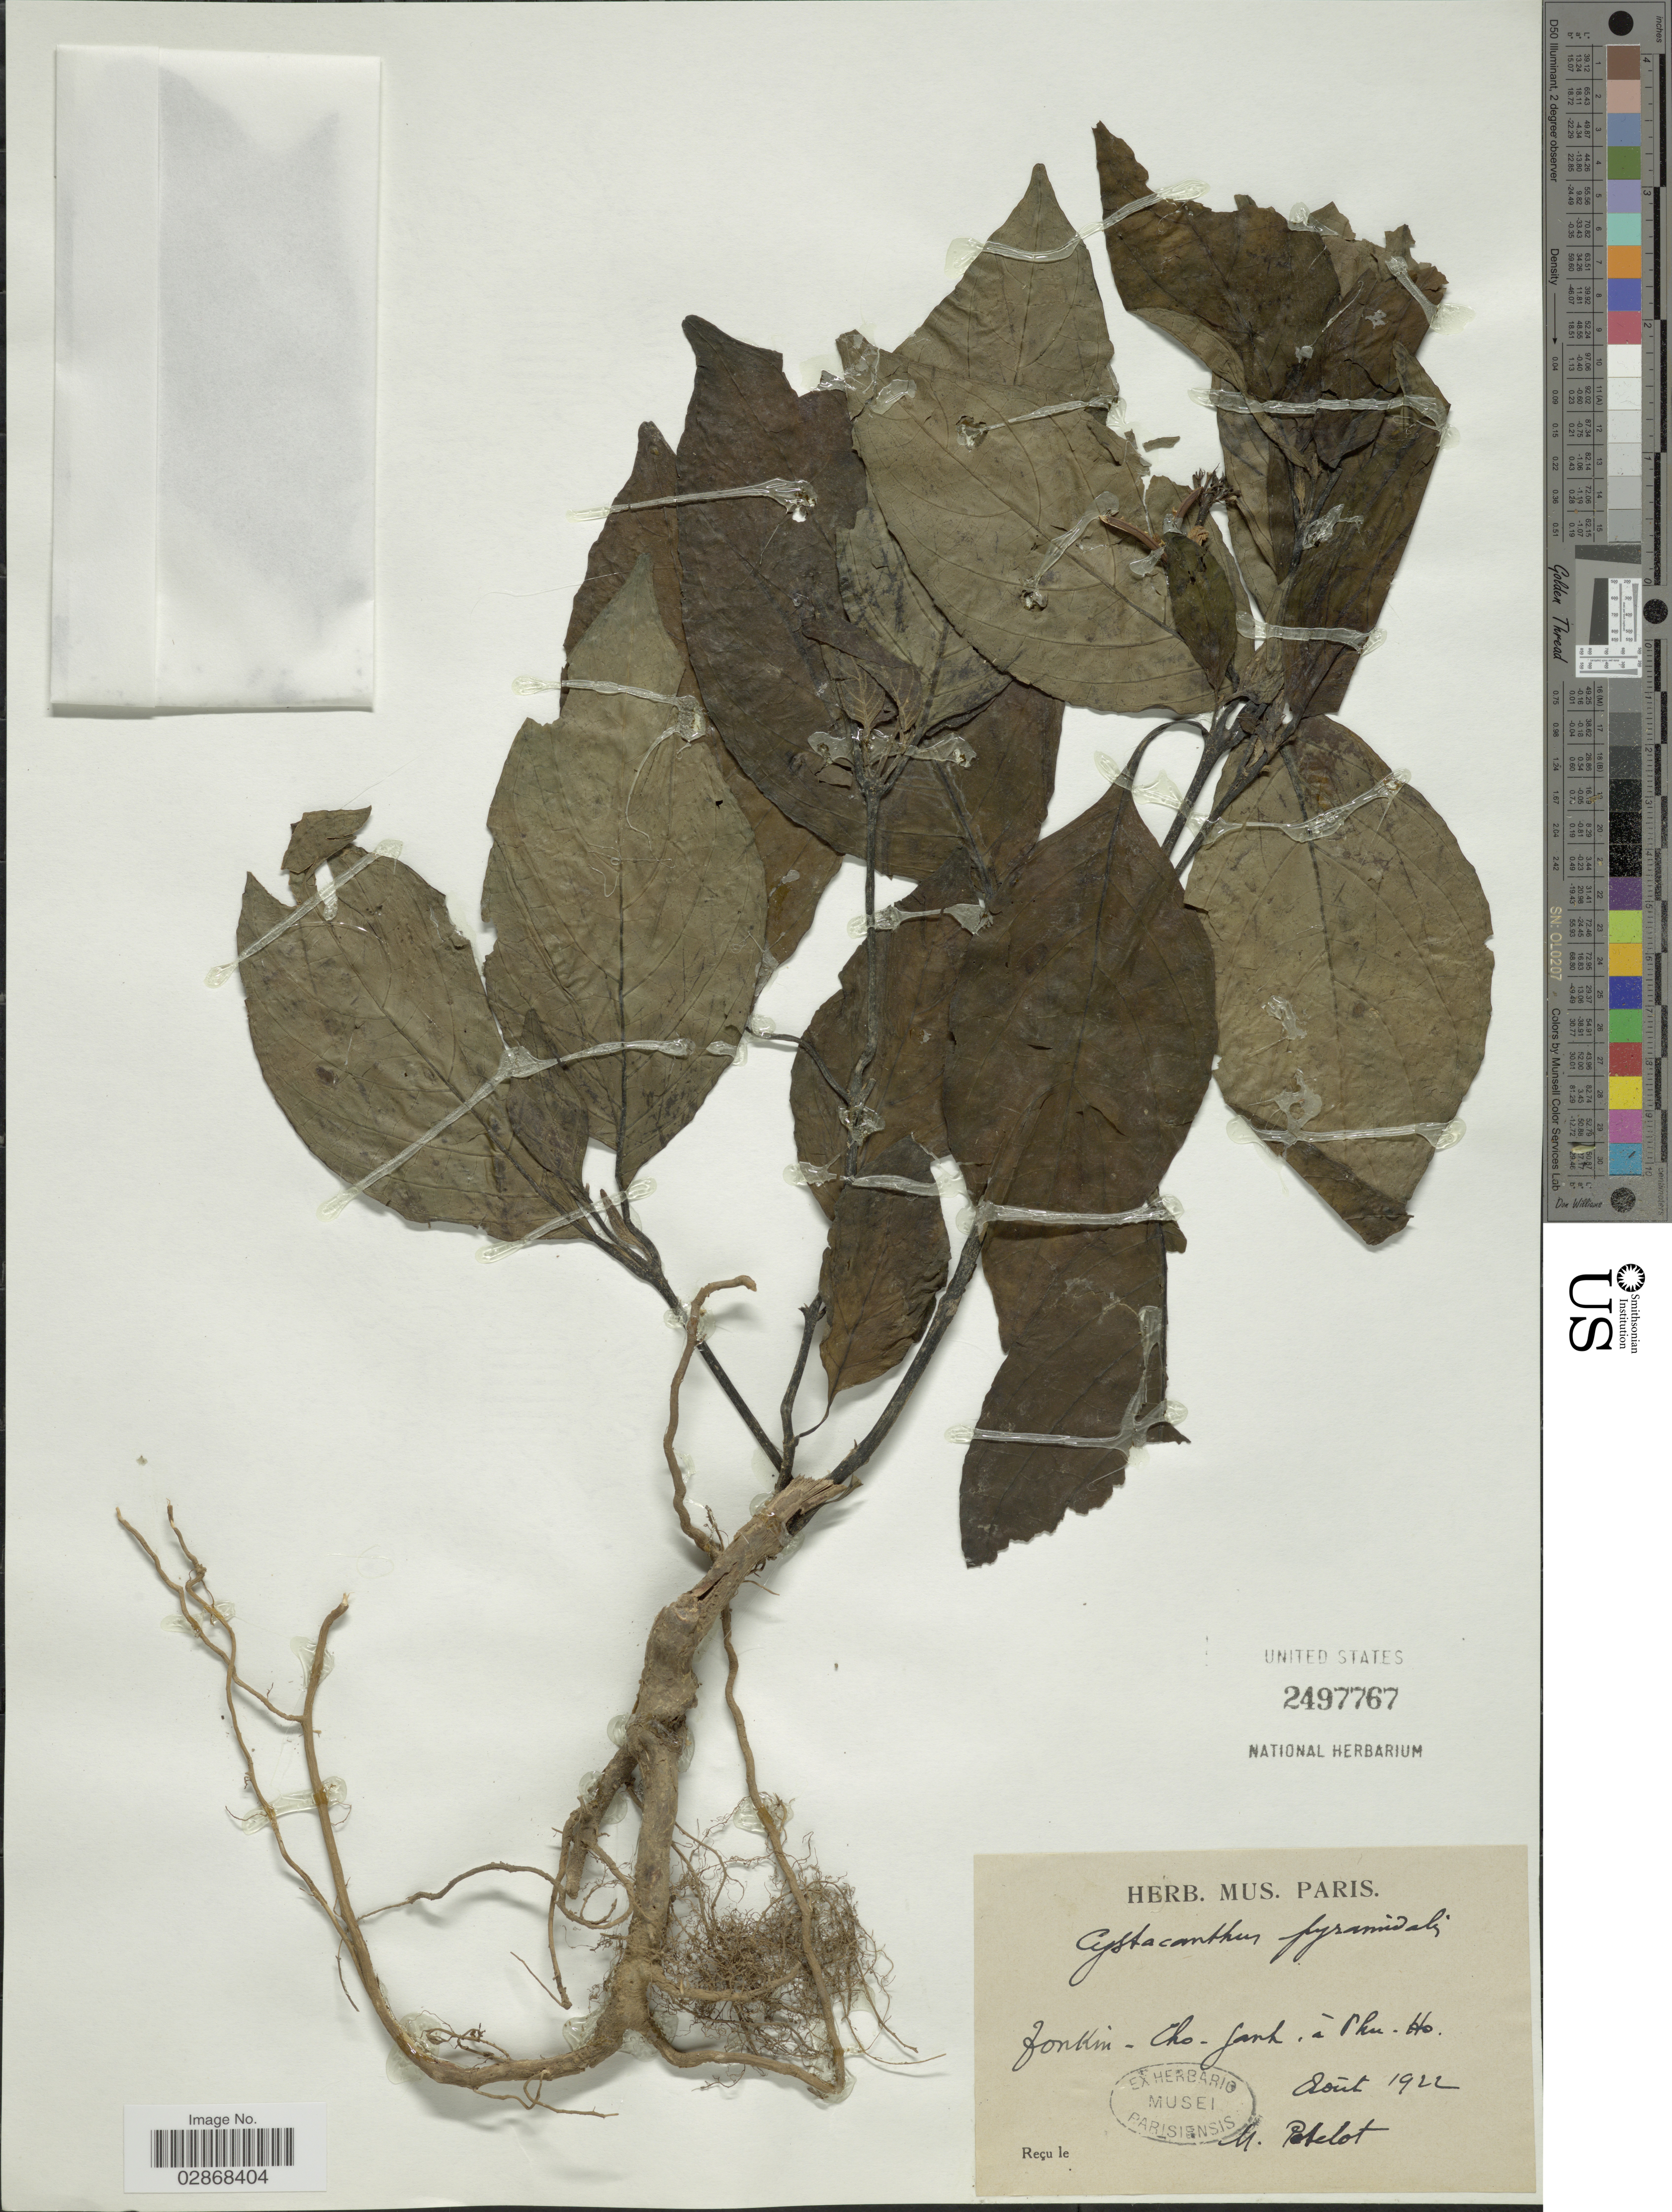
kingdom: Plantae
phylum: Tracheophyta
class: Magnoliopsida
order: Lamiales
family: Acanthaceae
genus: Cystacanthus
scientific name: Cystacanthus pyramidalis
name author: Benoist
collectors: A. Petelot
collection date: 1922-08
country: Vietnam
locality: Tonkin. Cho-Ganh, à Phu-Ho.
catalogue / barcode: US 2497767